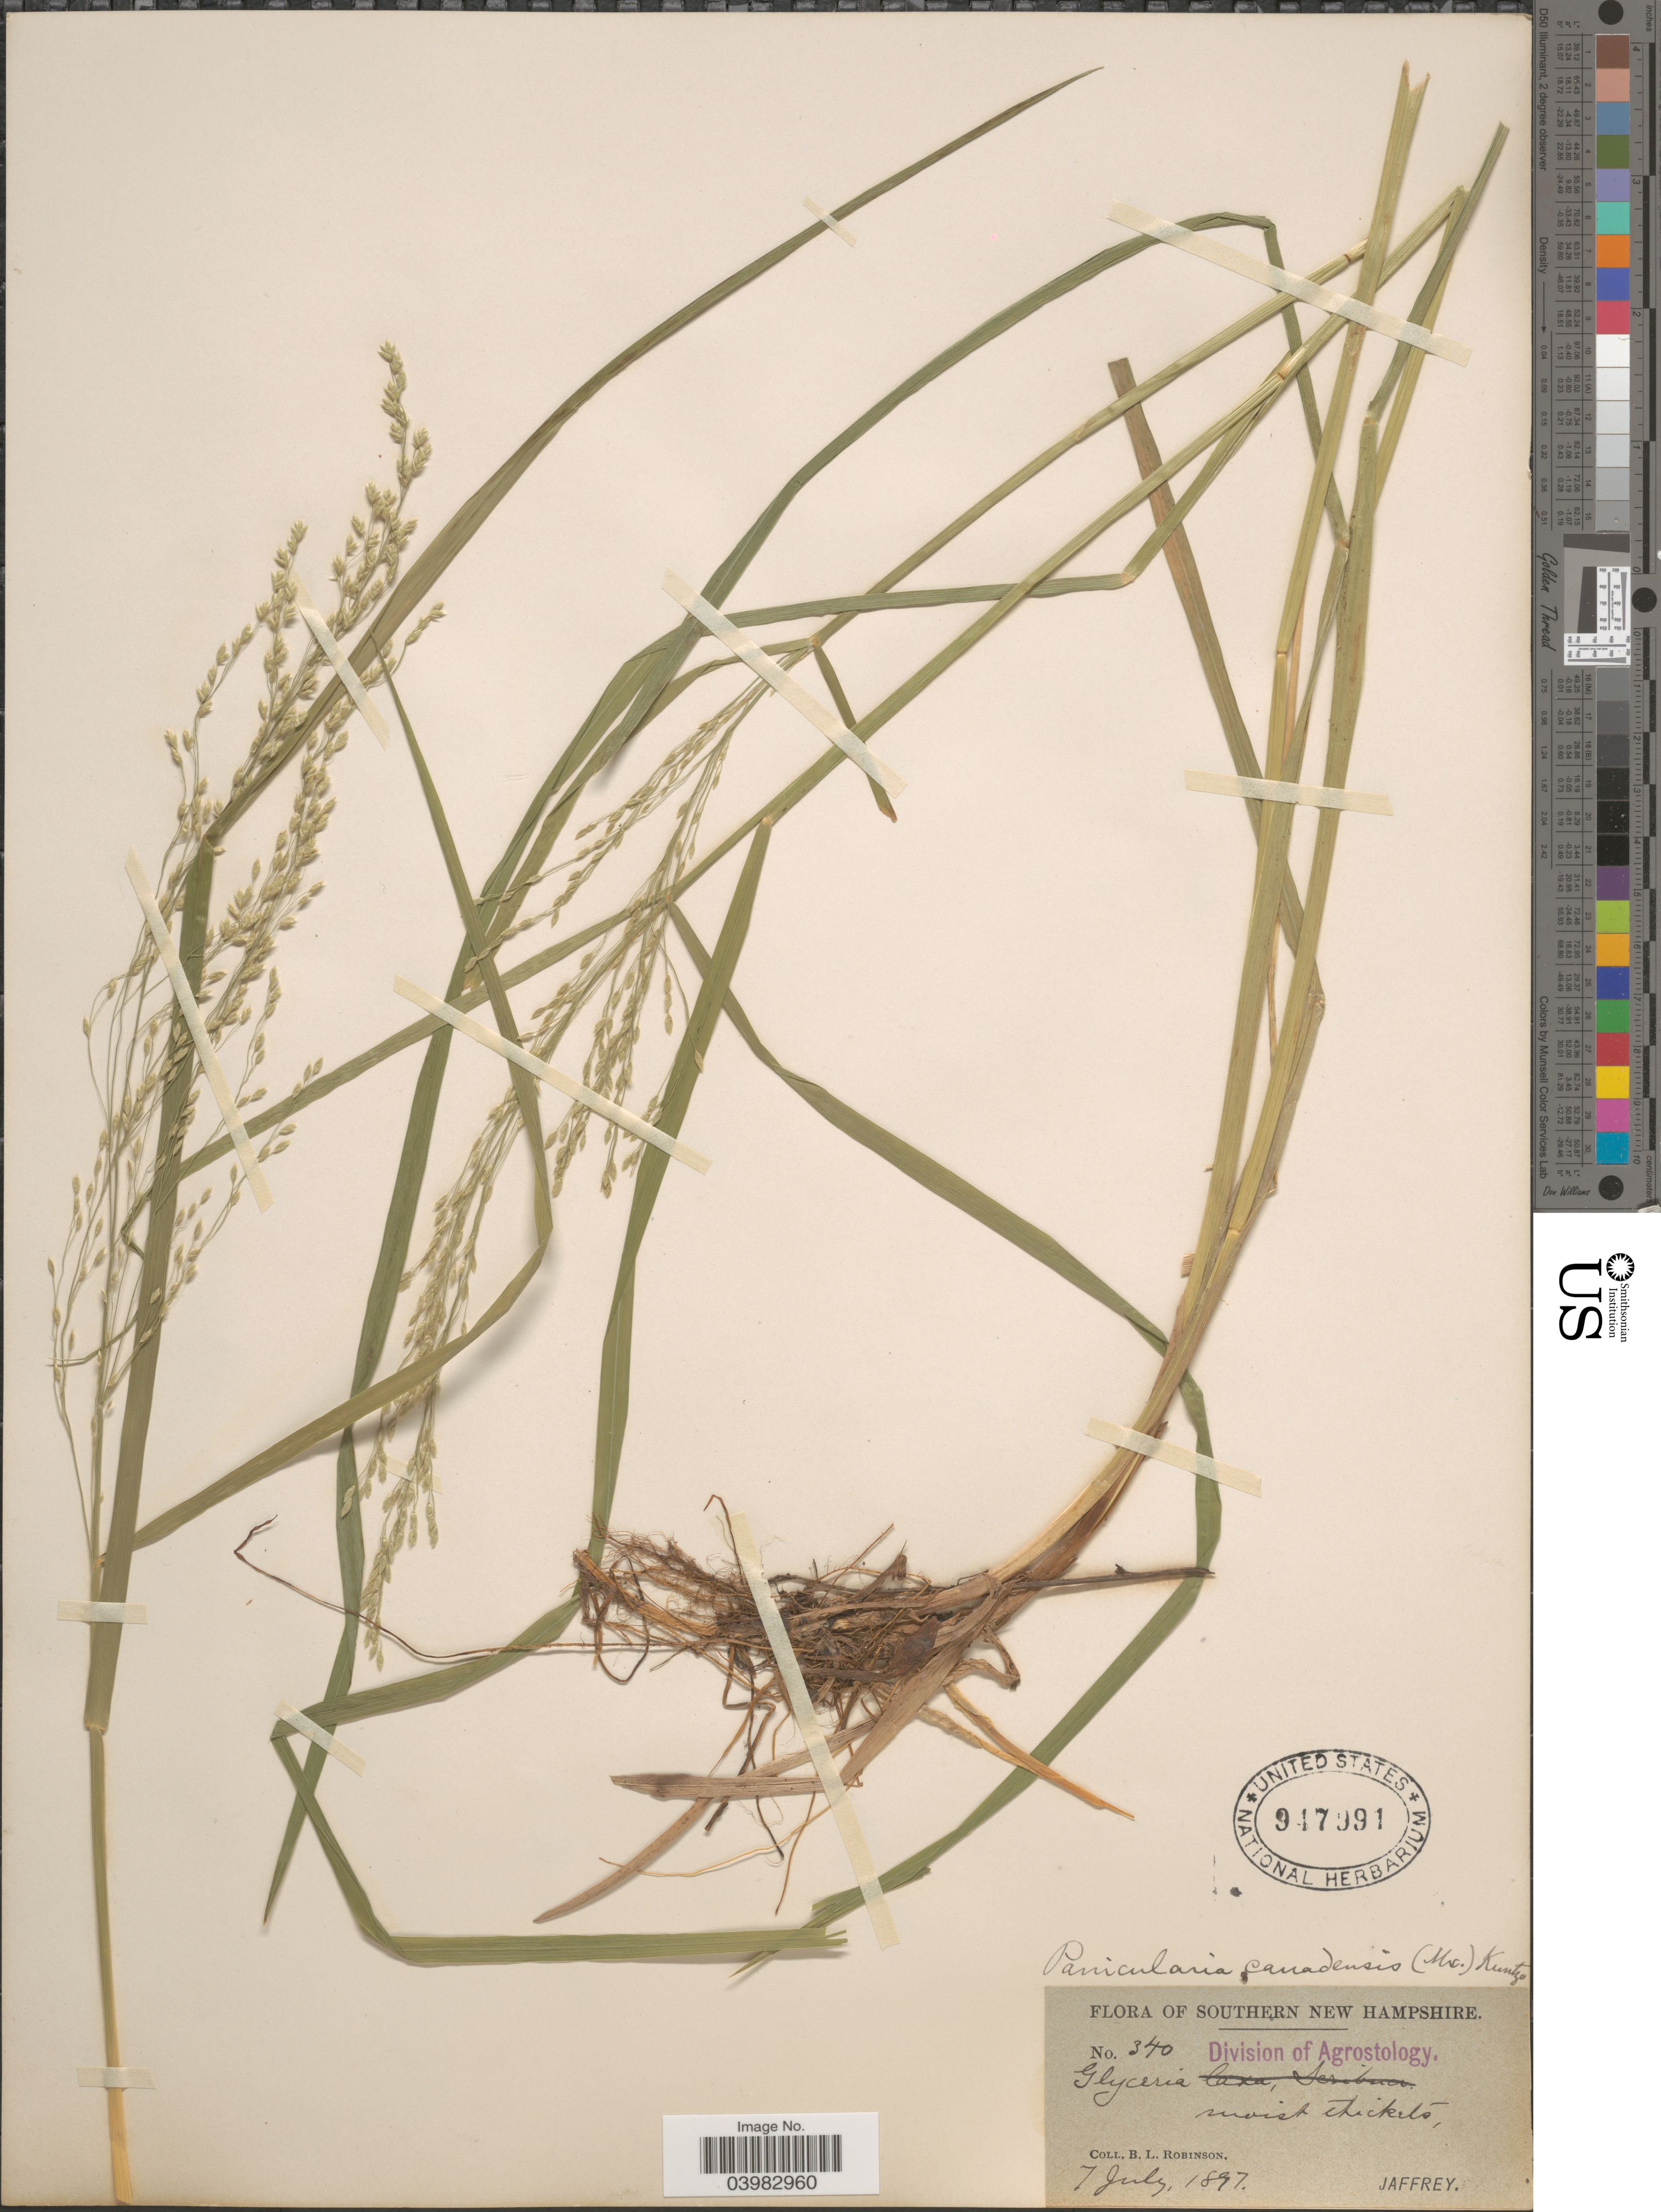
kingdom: Plantae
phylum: Tracheophyta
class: Liliopsida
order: Poales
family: Poaceae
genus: Glyceria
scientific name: Glyceria canadensis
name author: (Michx.) Trin.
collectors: B. L. Robinson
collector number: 340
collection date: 1897-07-07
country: United States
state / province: New Hampshire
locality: Southern New Hampshire. Jaffrey.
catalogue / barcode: US 947991